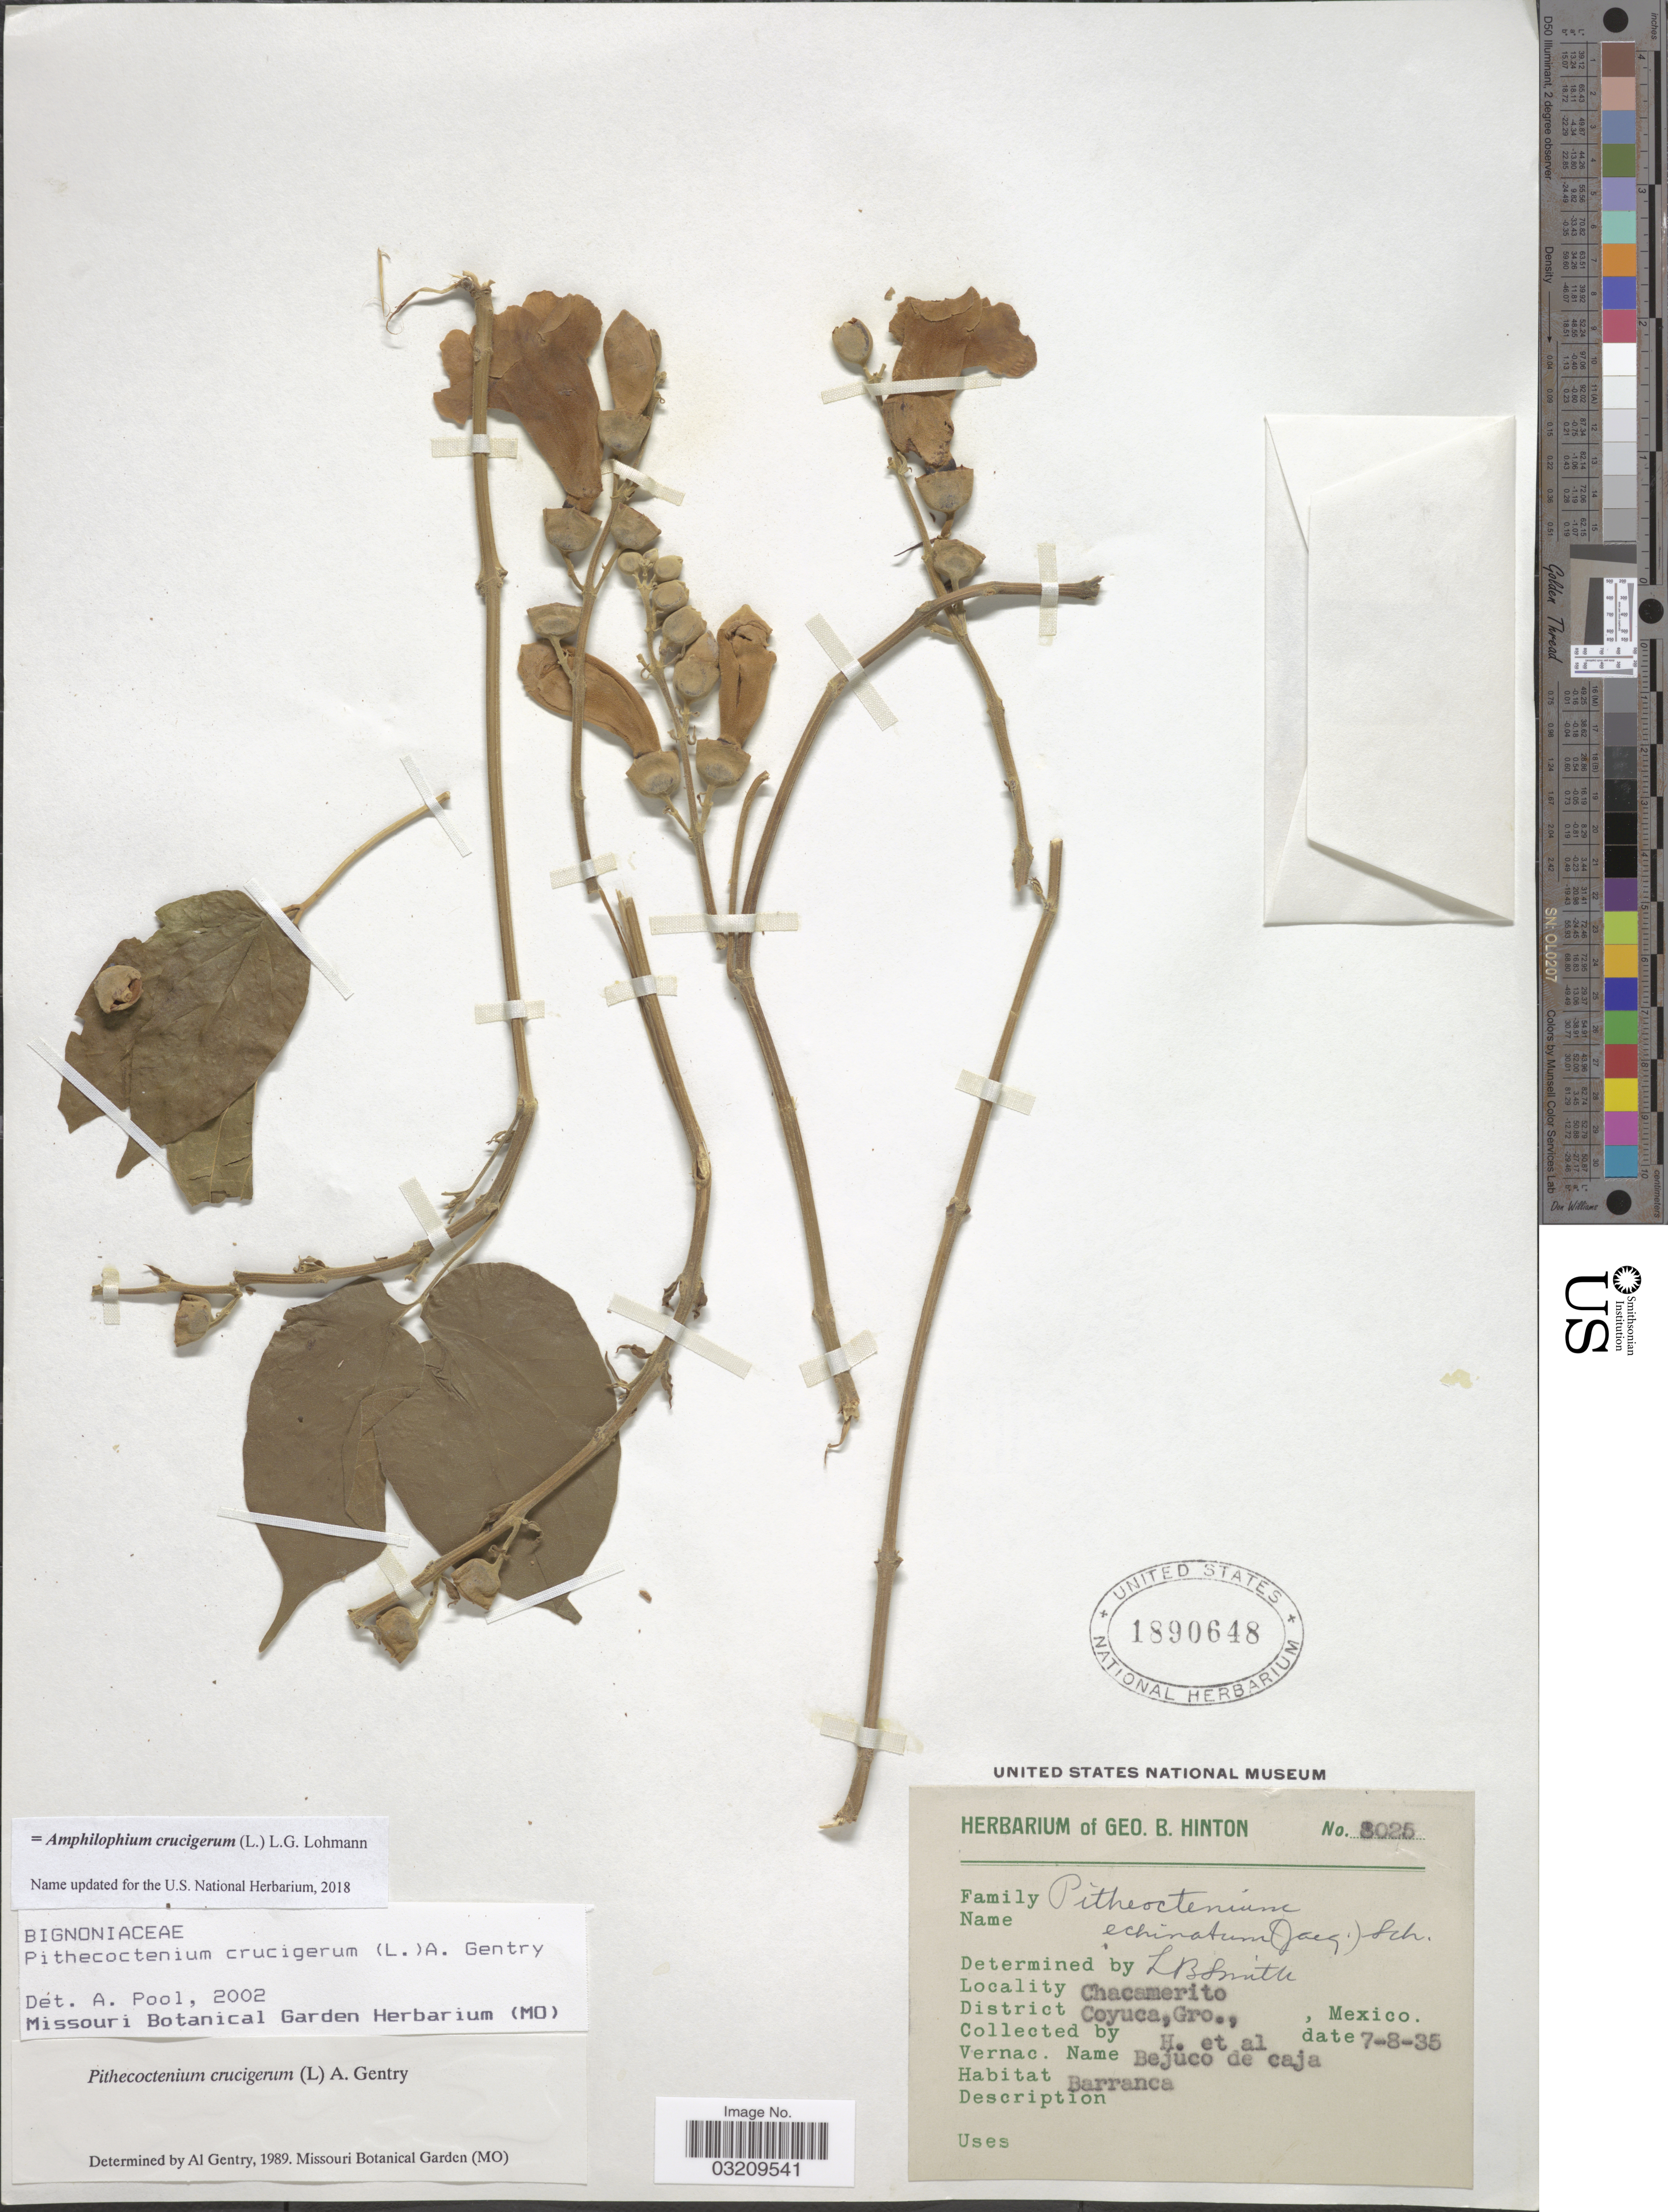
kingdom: Plantae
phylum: Tracheophyta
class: Magnoliopsida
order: Lamiales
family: Bignoniaceae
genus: Amphilophium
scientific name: Amphilophium crucigerum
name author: (L.) L.G. Lohmann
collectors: G. B. Hinton & et al.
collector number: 8025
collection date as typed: Transcribed d/m/y: 7/8/35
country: Mexico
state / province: Guerrero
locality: Chacamerito. District Coyuca, Gro.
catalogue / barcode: US 1890648